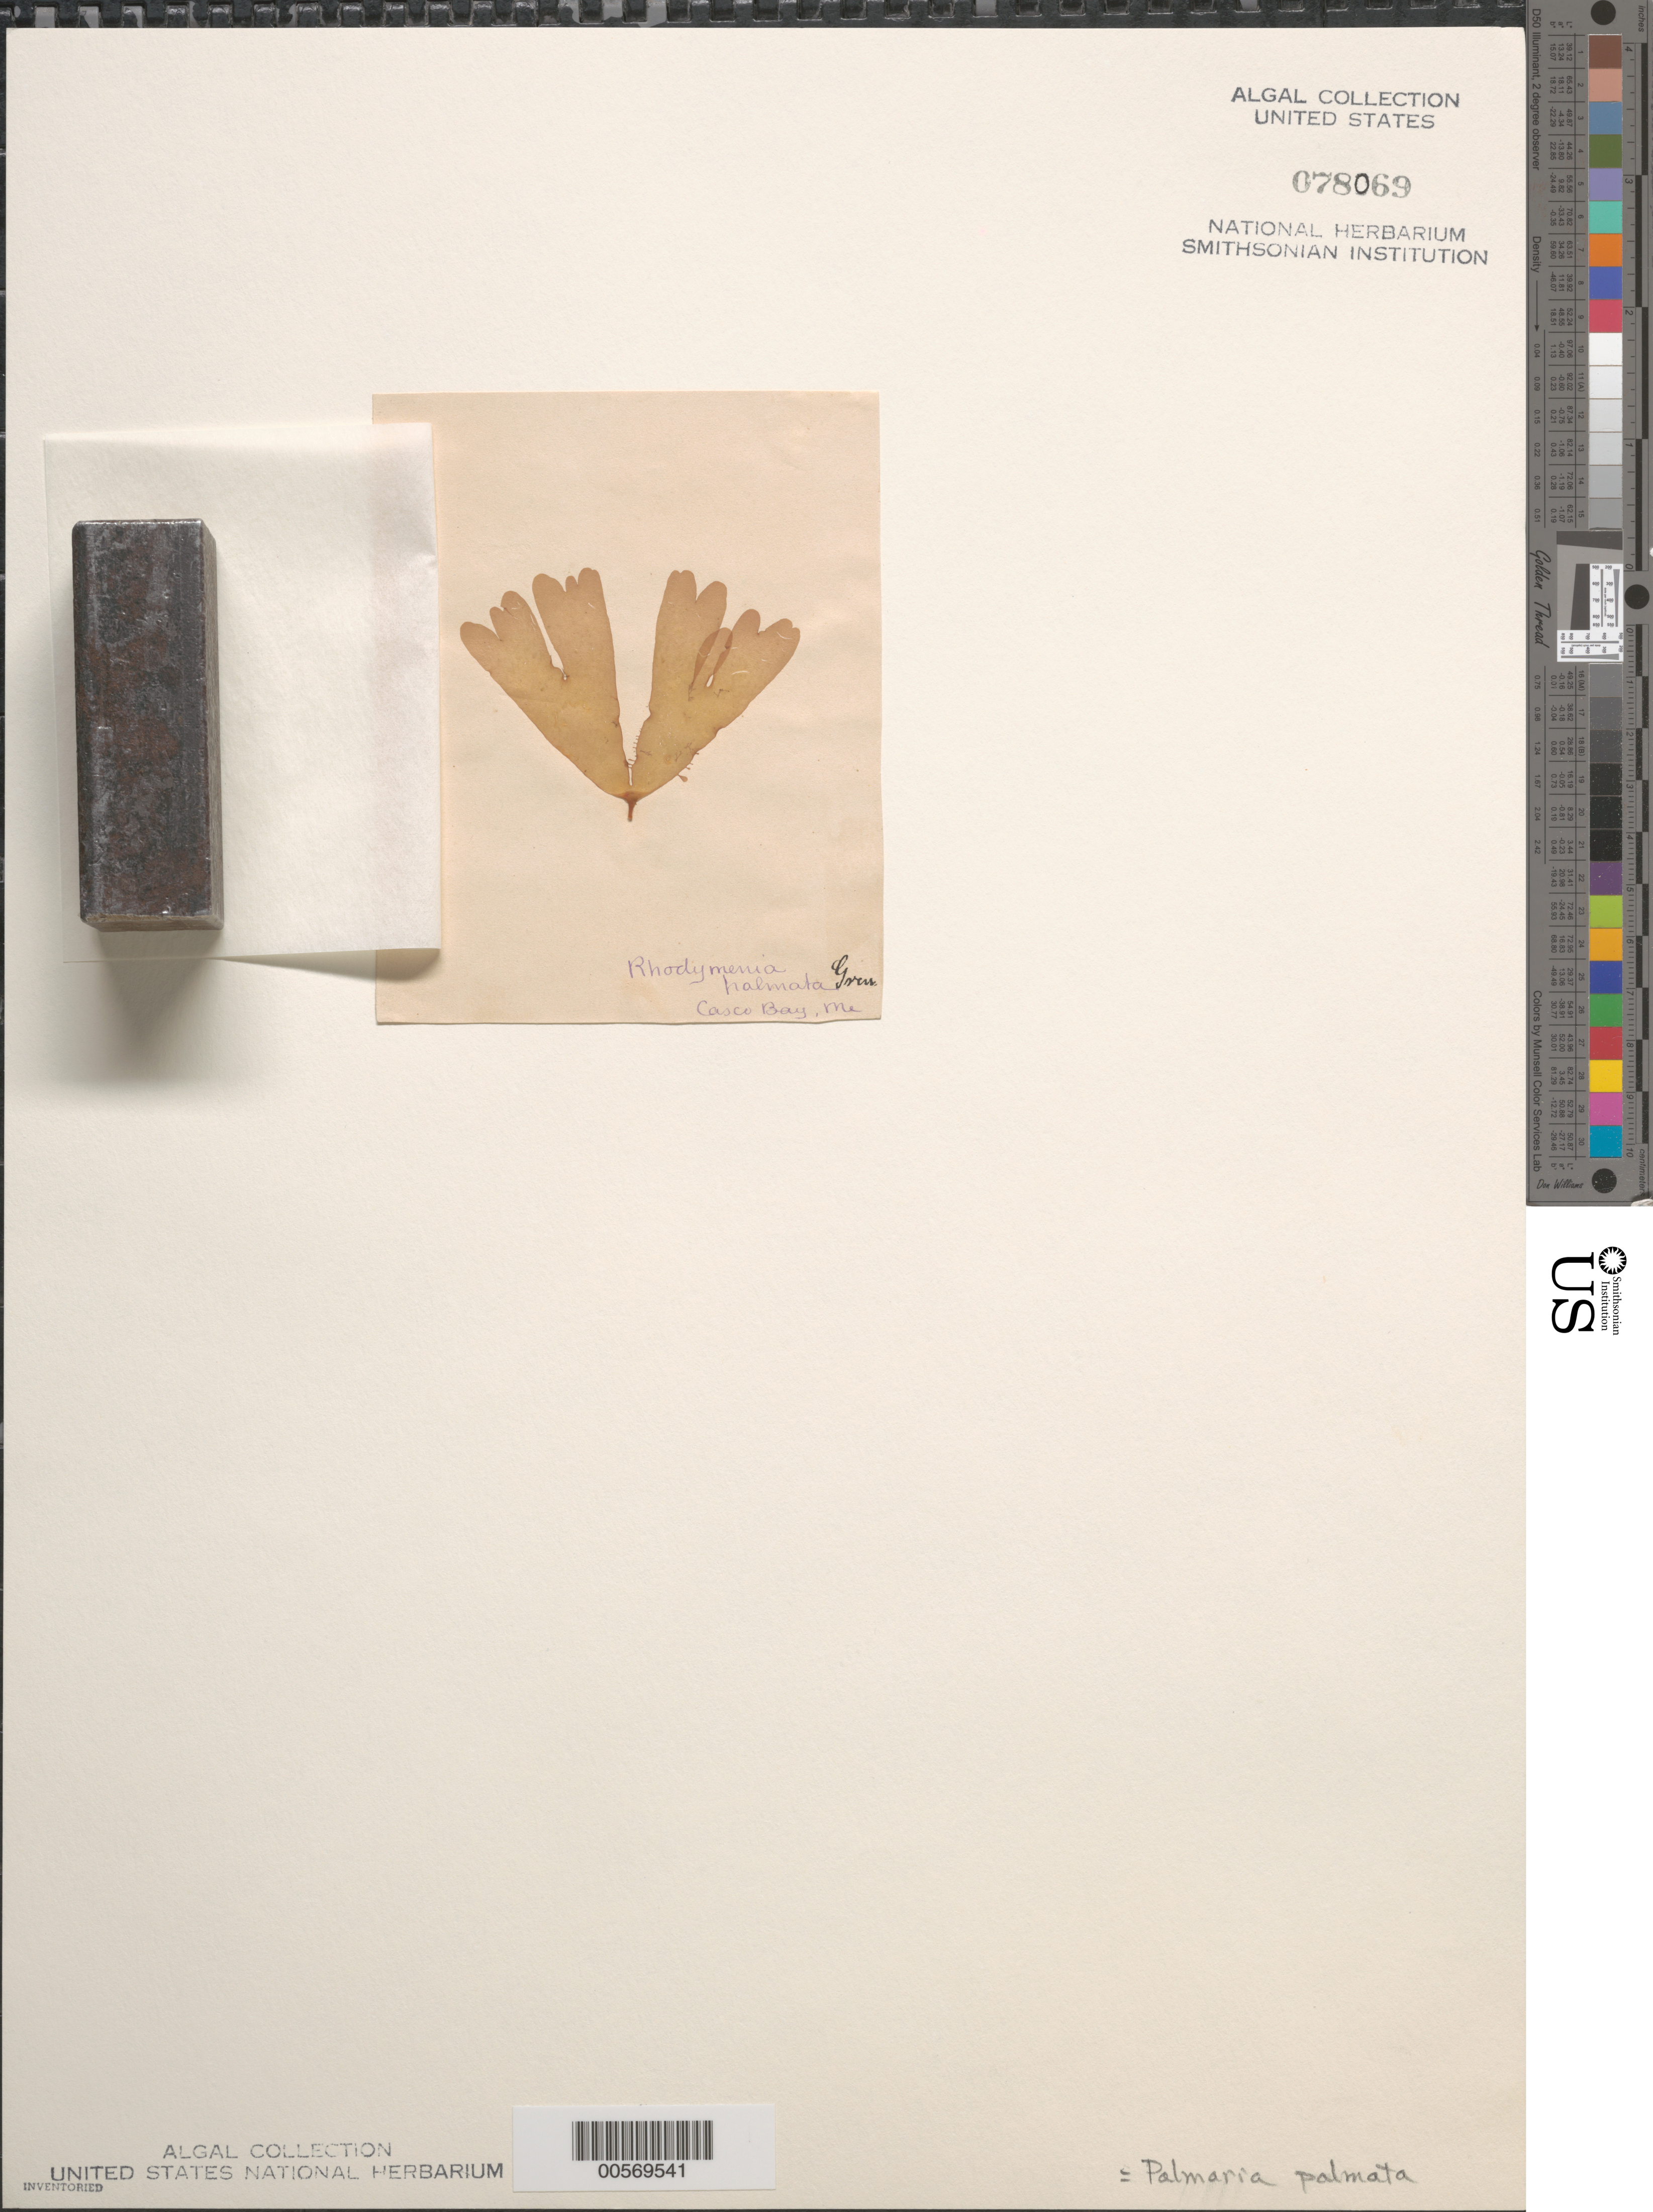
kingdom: Plantae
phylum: Rhodophyta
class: Florideophyceae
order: Palmariales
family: Palmariaceae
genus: Palmaria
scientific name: Palmaria palmata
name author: (L.) F. Weber & D. Mohr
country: United States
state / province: Maine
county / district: Cumberland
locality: Casco Bay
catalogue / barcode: US 78069